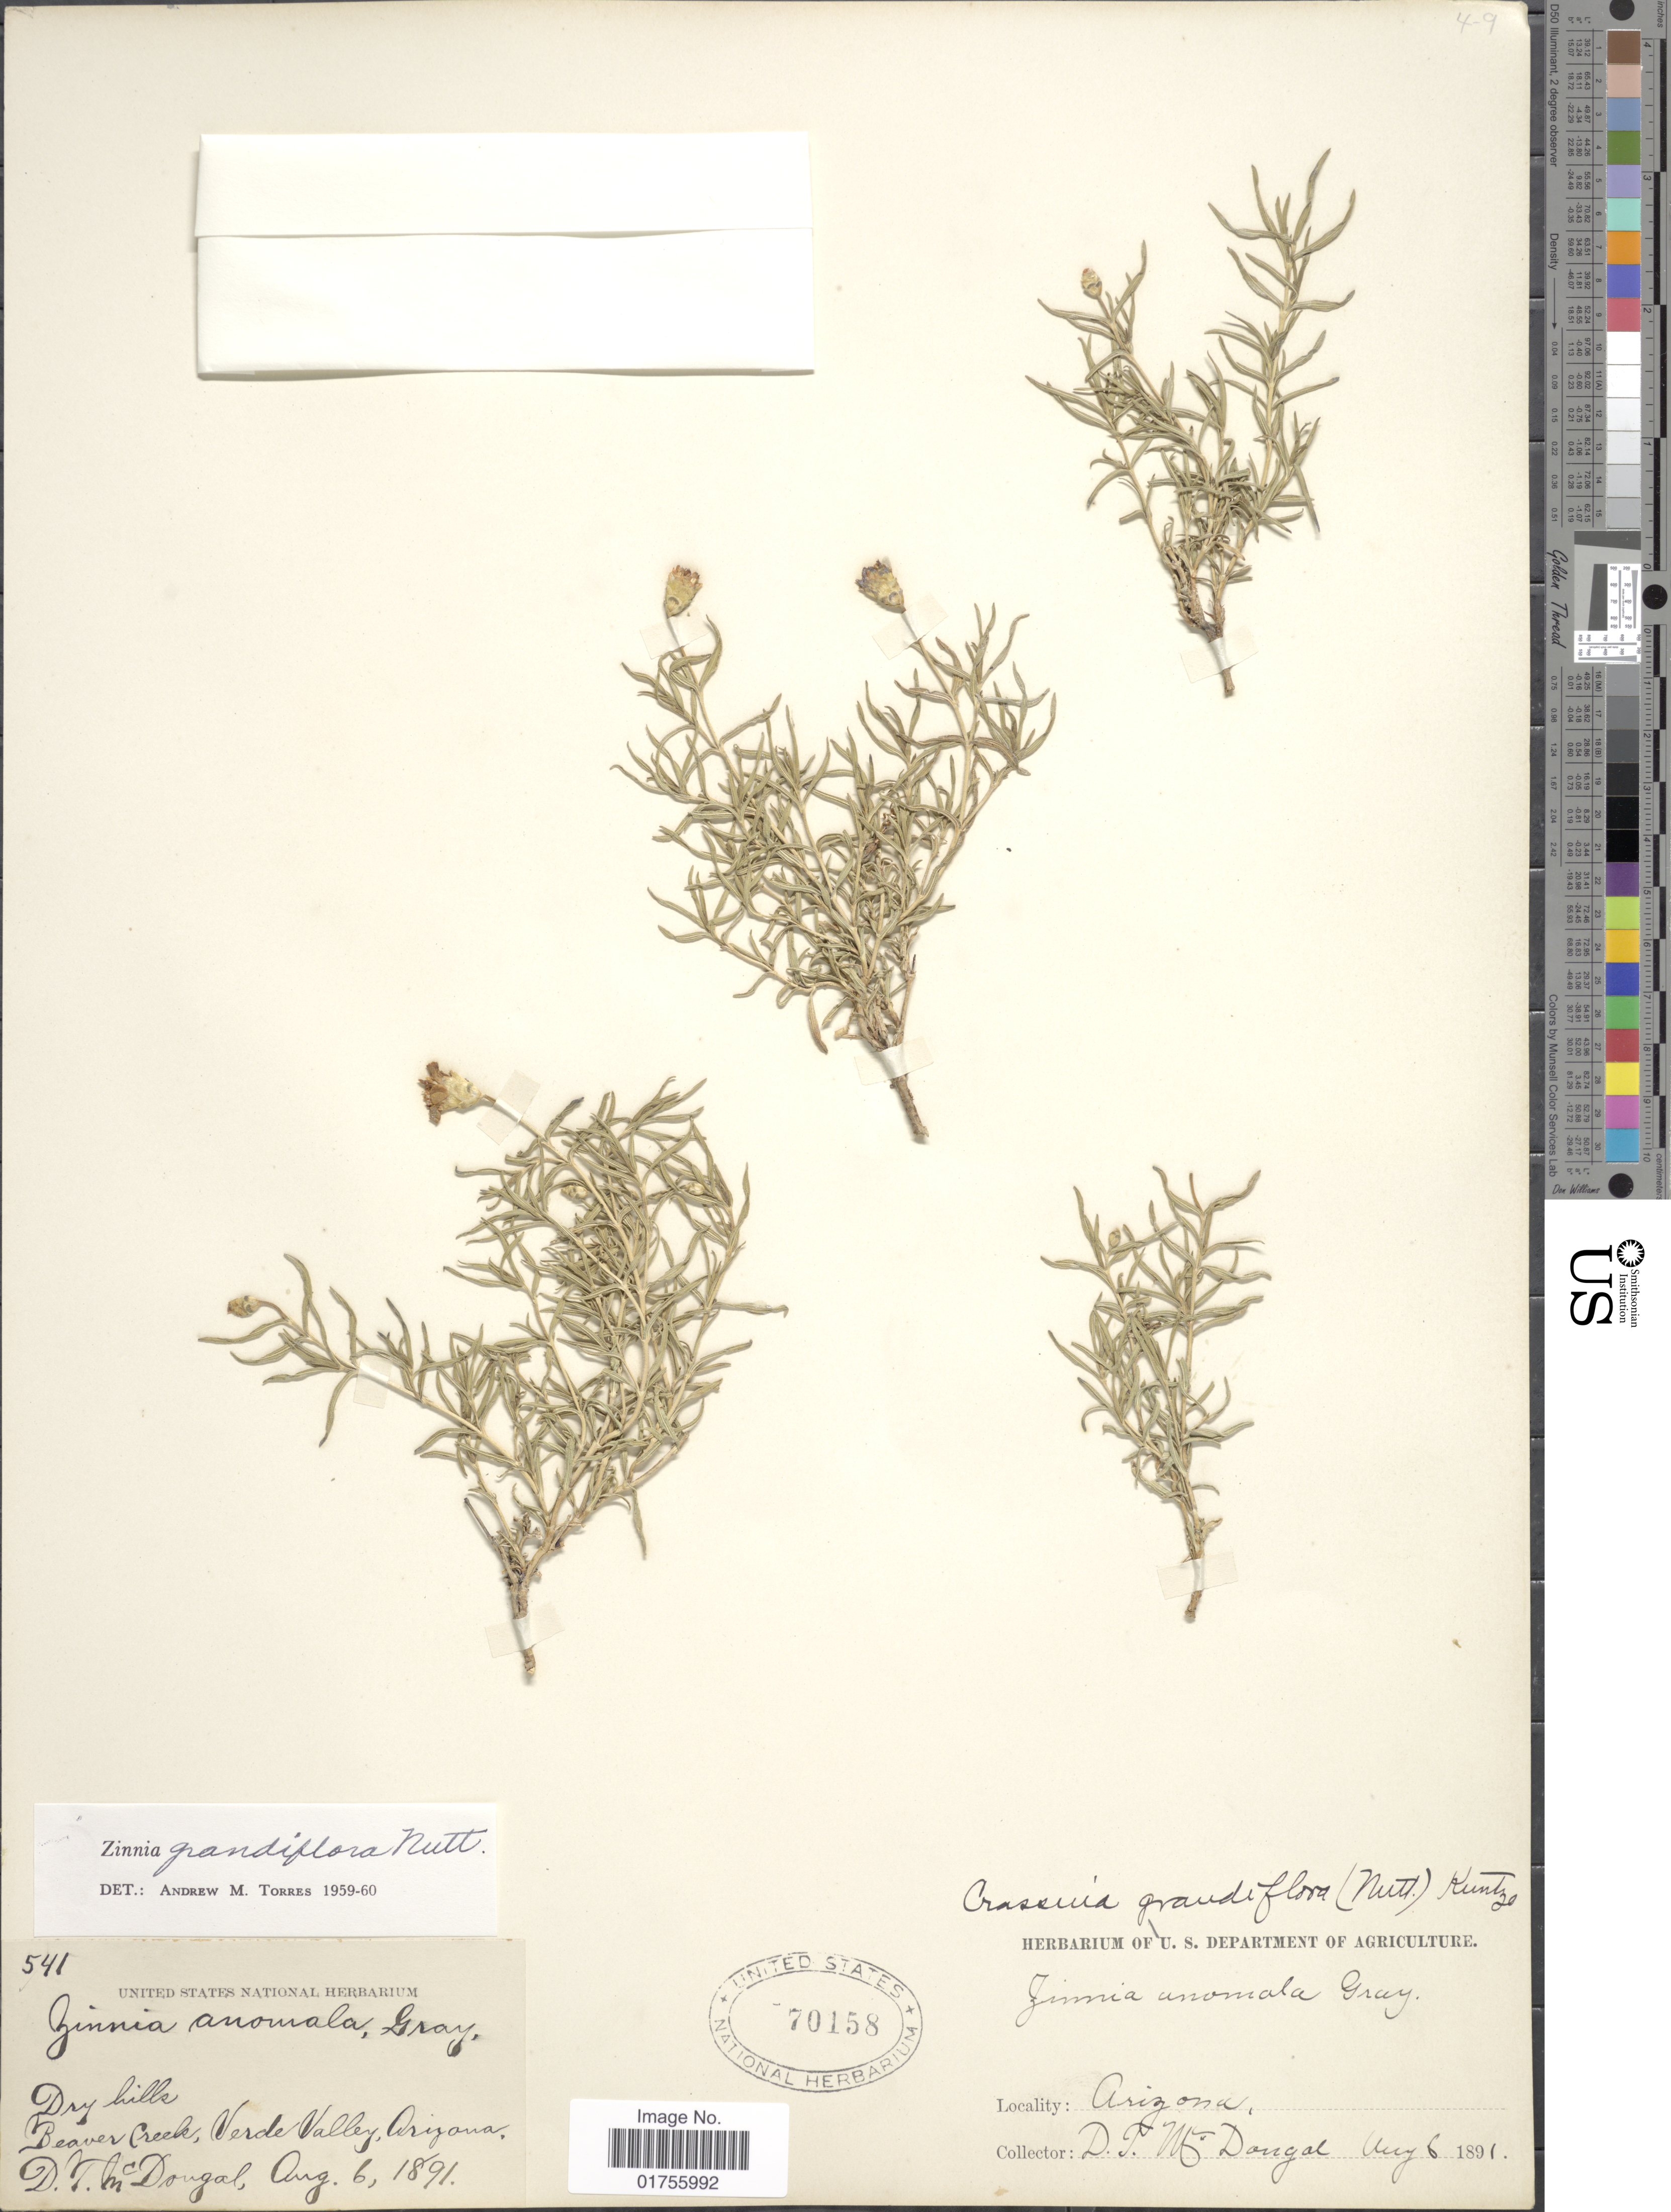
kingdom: Plantae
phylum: Tracheophyta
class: Magnoliopsida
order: Asterales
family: Asteraceae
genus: Zinnia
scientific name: Zinnia grandiflora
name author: Nutt.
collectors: D. McDougal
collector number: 541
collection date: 1891-08-06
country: United States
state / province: Arizona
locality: Beaver Creek, Verde Valley, Arizona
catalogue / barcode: US 70158